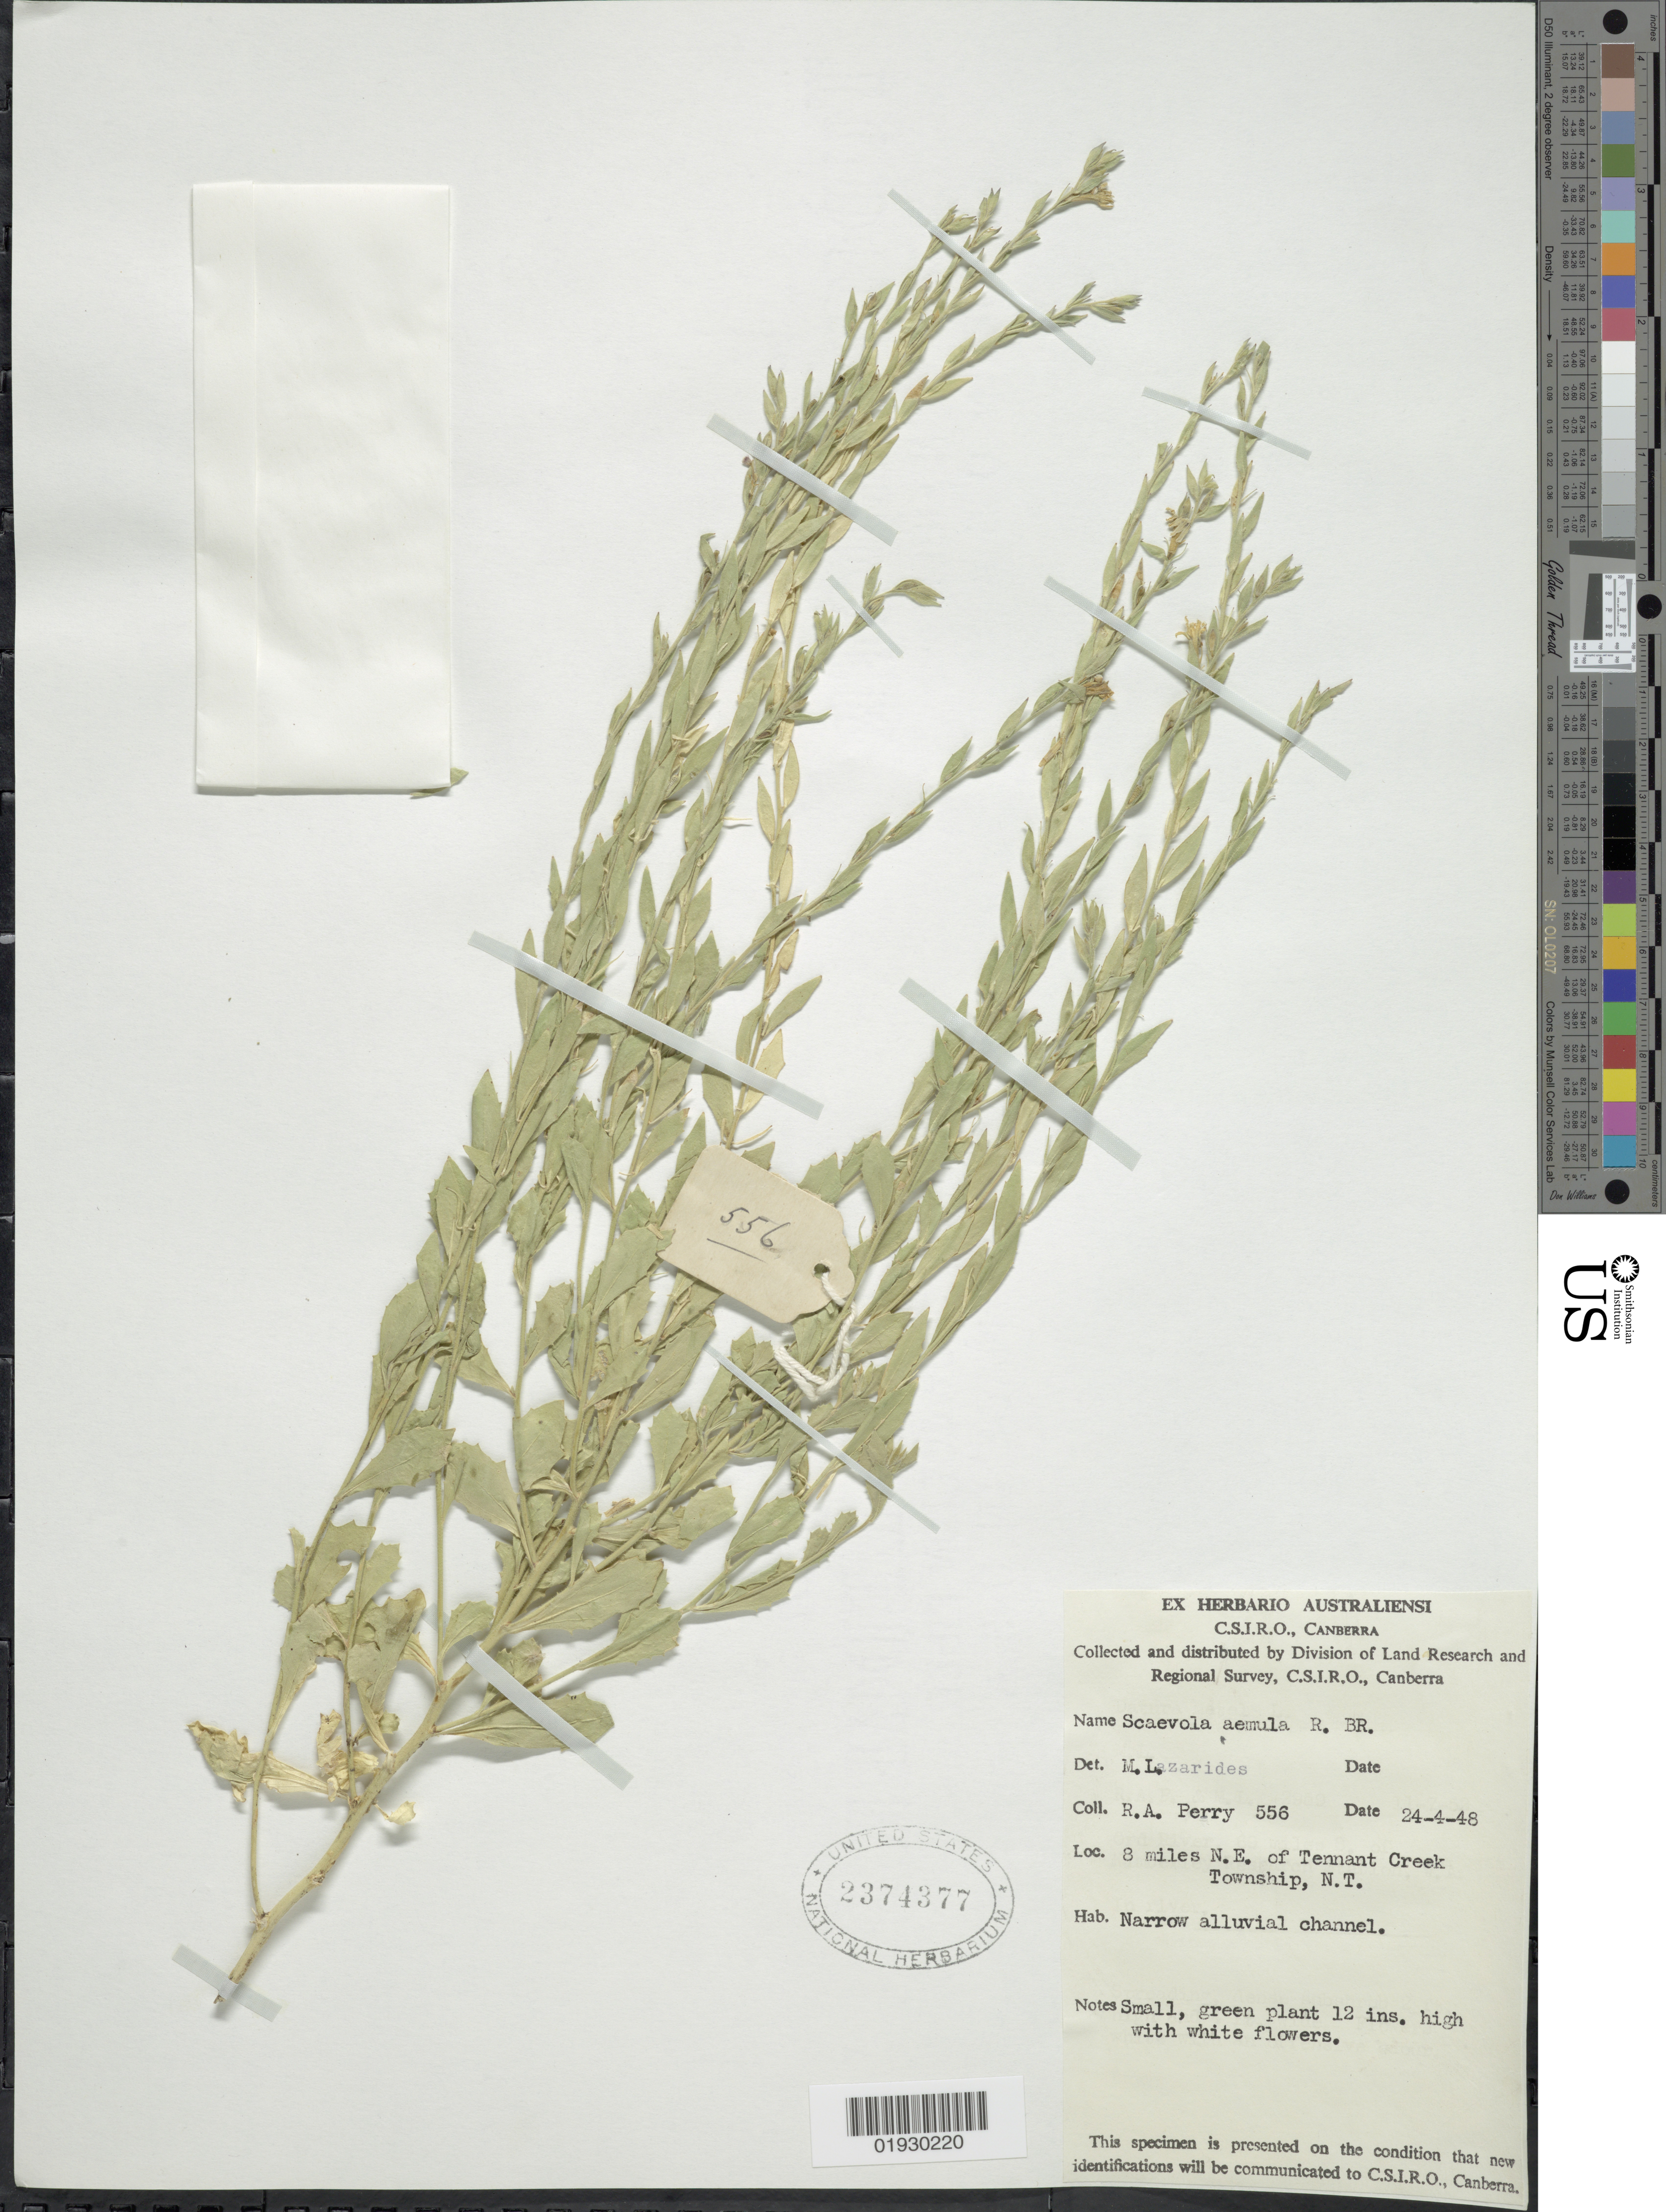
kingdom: Plantae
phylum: Tracheophyta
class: Magnoliopsida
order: Asterales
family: Goodeniaceae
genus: Scaevola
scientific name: Scaevola aemula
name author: R. Br.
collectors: Perry, R. A.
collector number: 556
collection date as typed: Transcribed d/m/y: 24/4/48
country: Australia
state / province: Northern Territory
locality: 8 miles N.E. of Tennant Creek Township, N.T.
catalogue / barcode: US 2374377